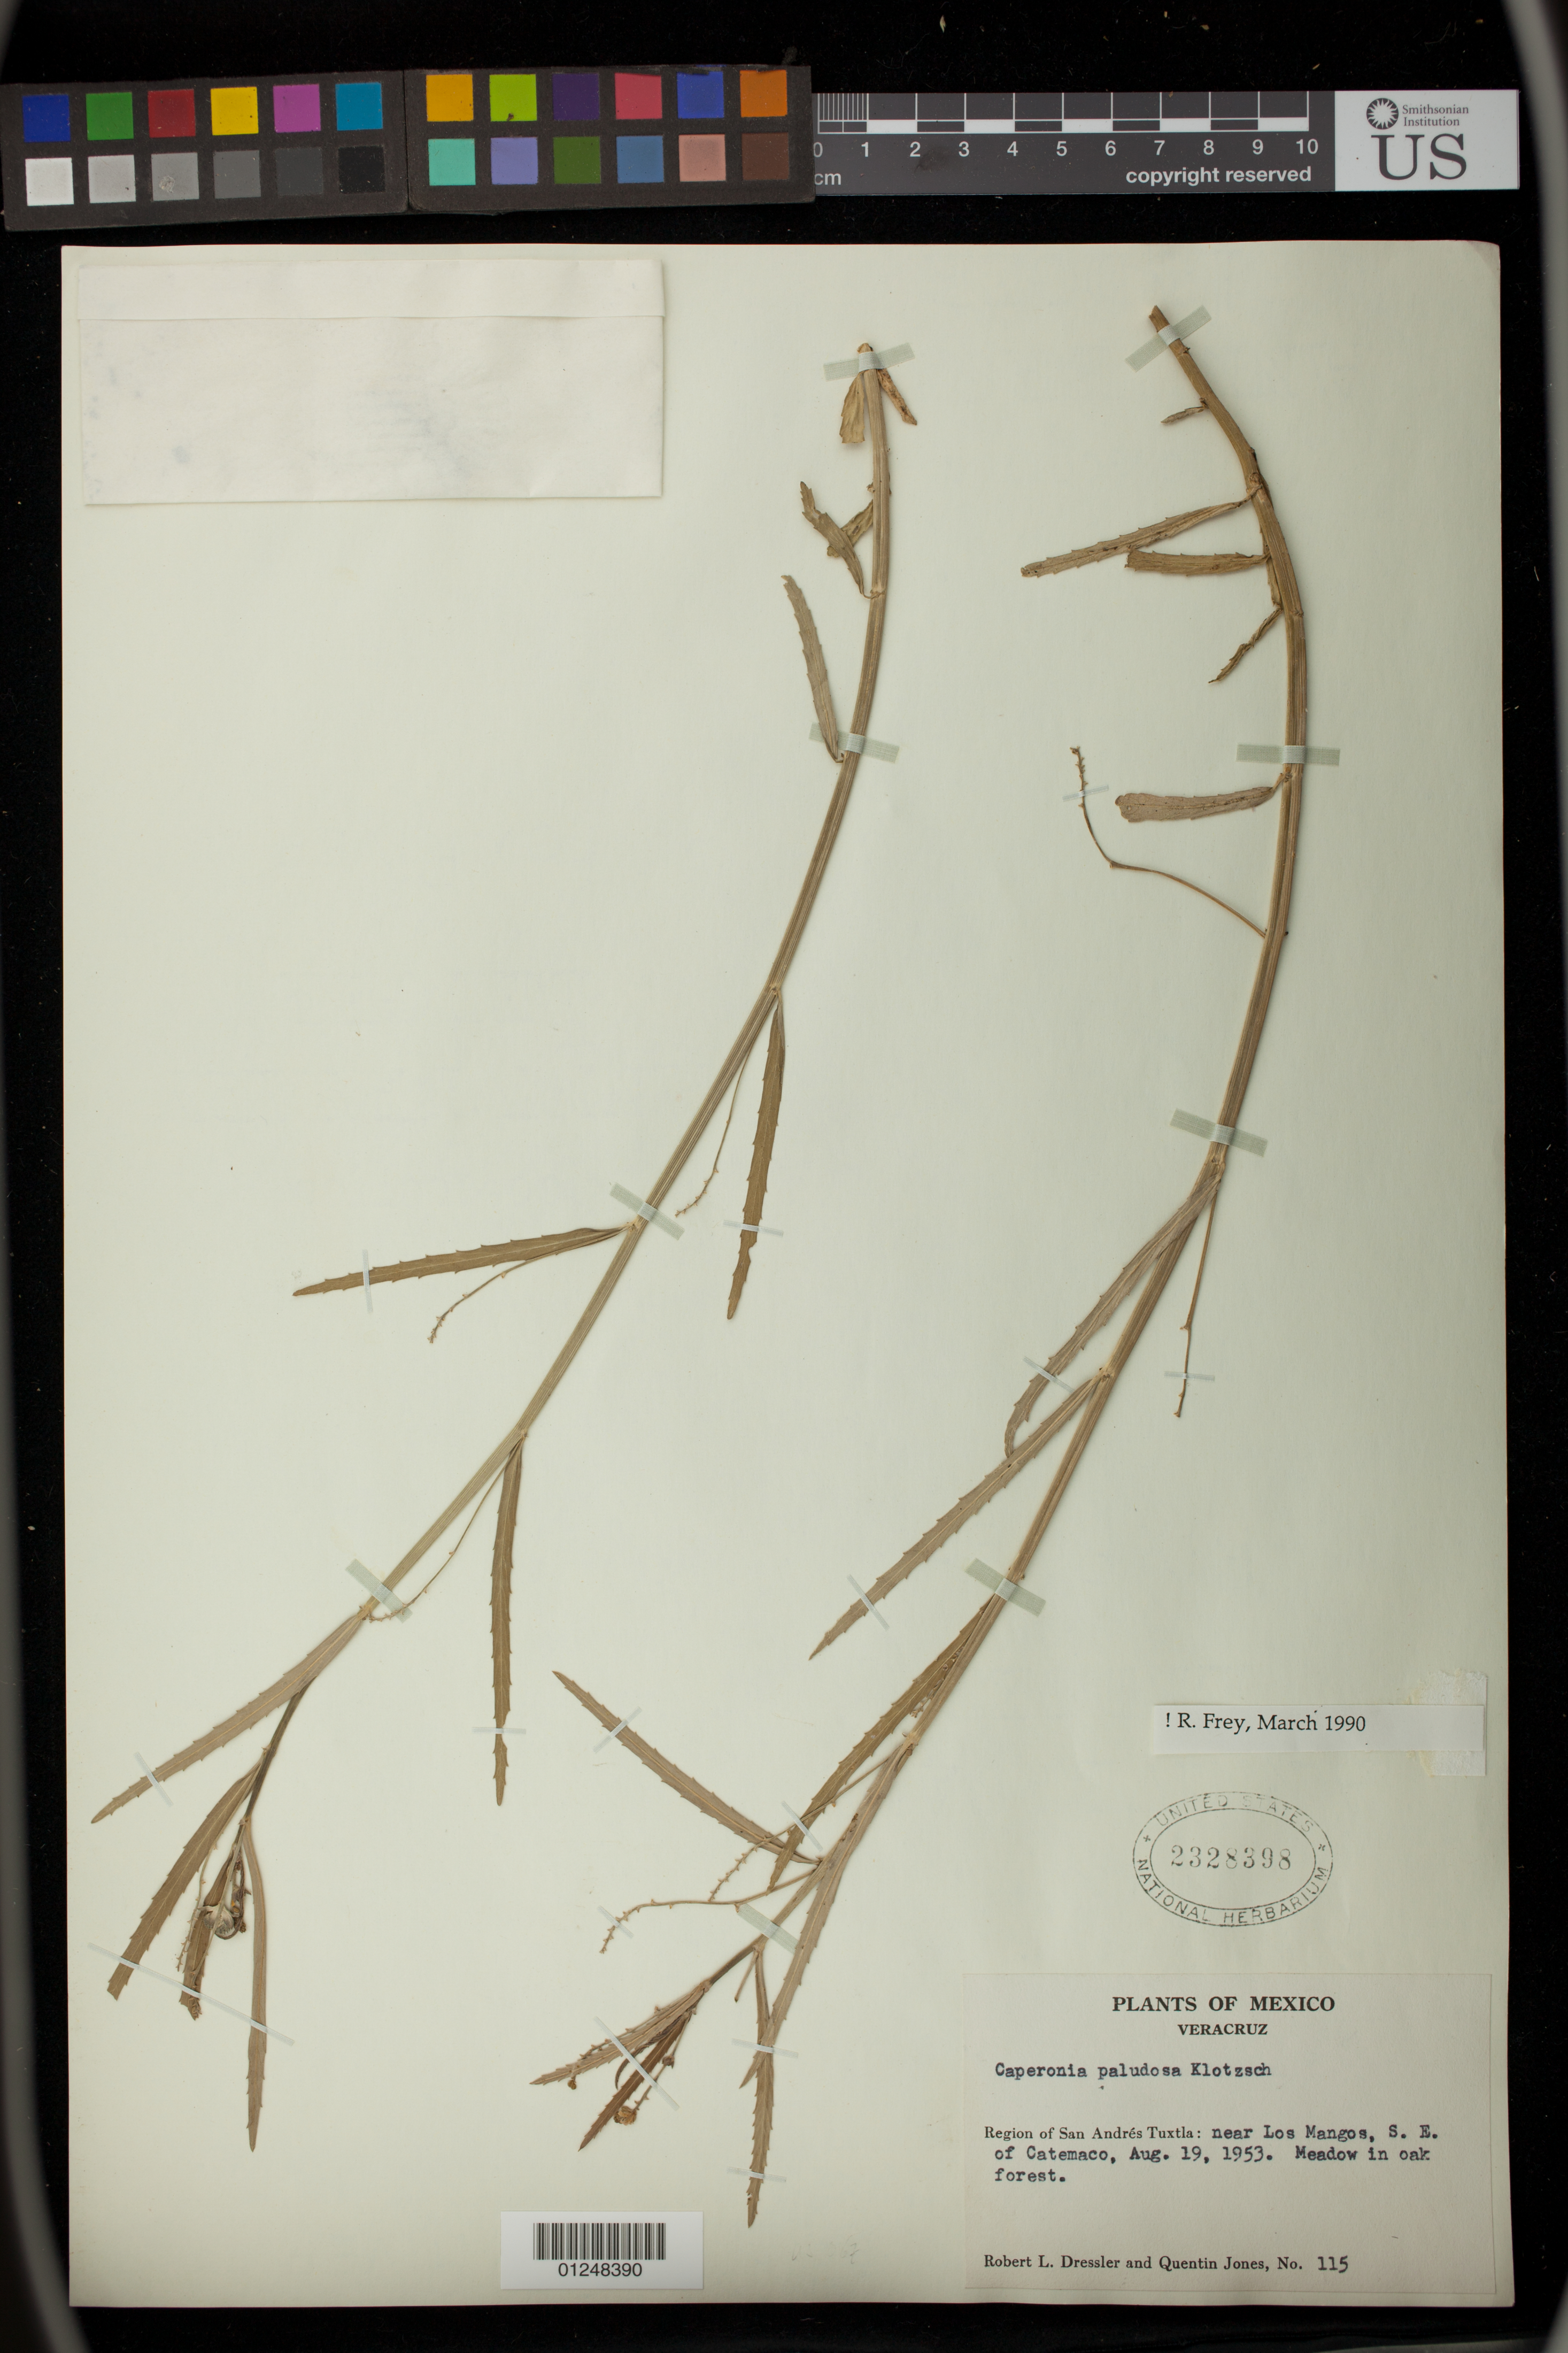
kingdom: Plantae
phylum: Tracheophyta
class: Magnoliopsida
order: Malpighiales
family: Euphorbiaceae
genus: Caperonia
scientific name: Caperonia paludosa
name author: Klotzsch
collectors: R. Dressler & Q. Jones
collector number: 115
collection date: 1953-08-19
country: Mexico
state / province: Veracruz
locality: Region of San Andres Tuxtla: near Los Mangos, S. E. of Catemaco. Meadow in oak forest.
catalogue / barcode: US 2328398